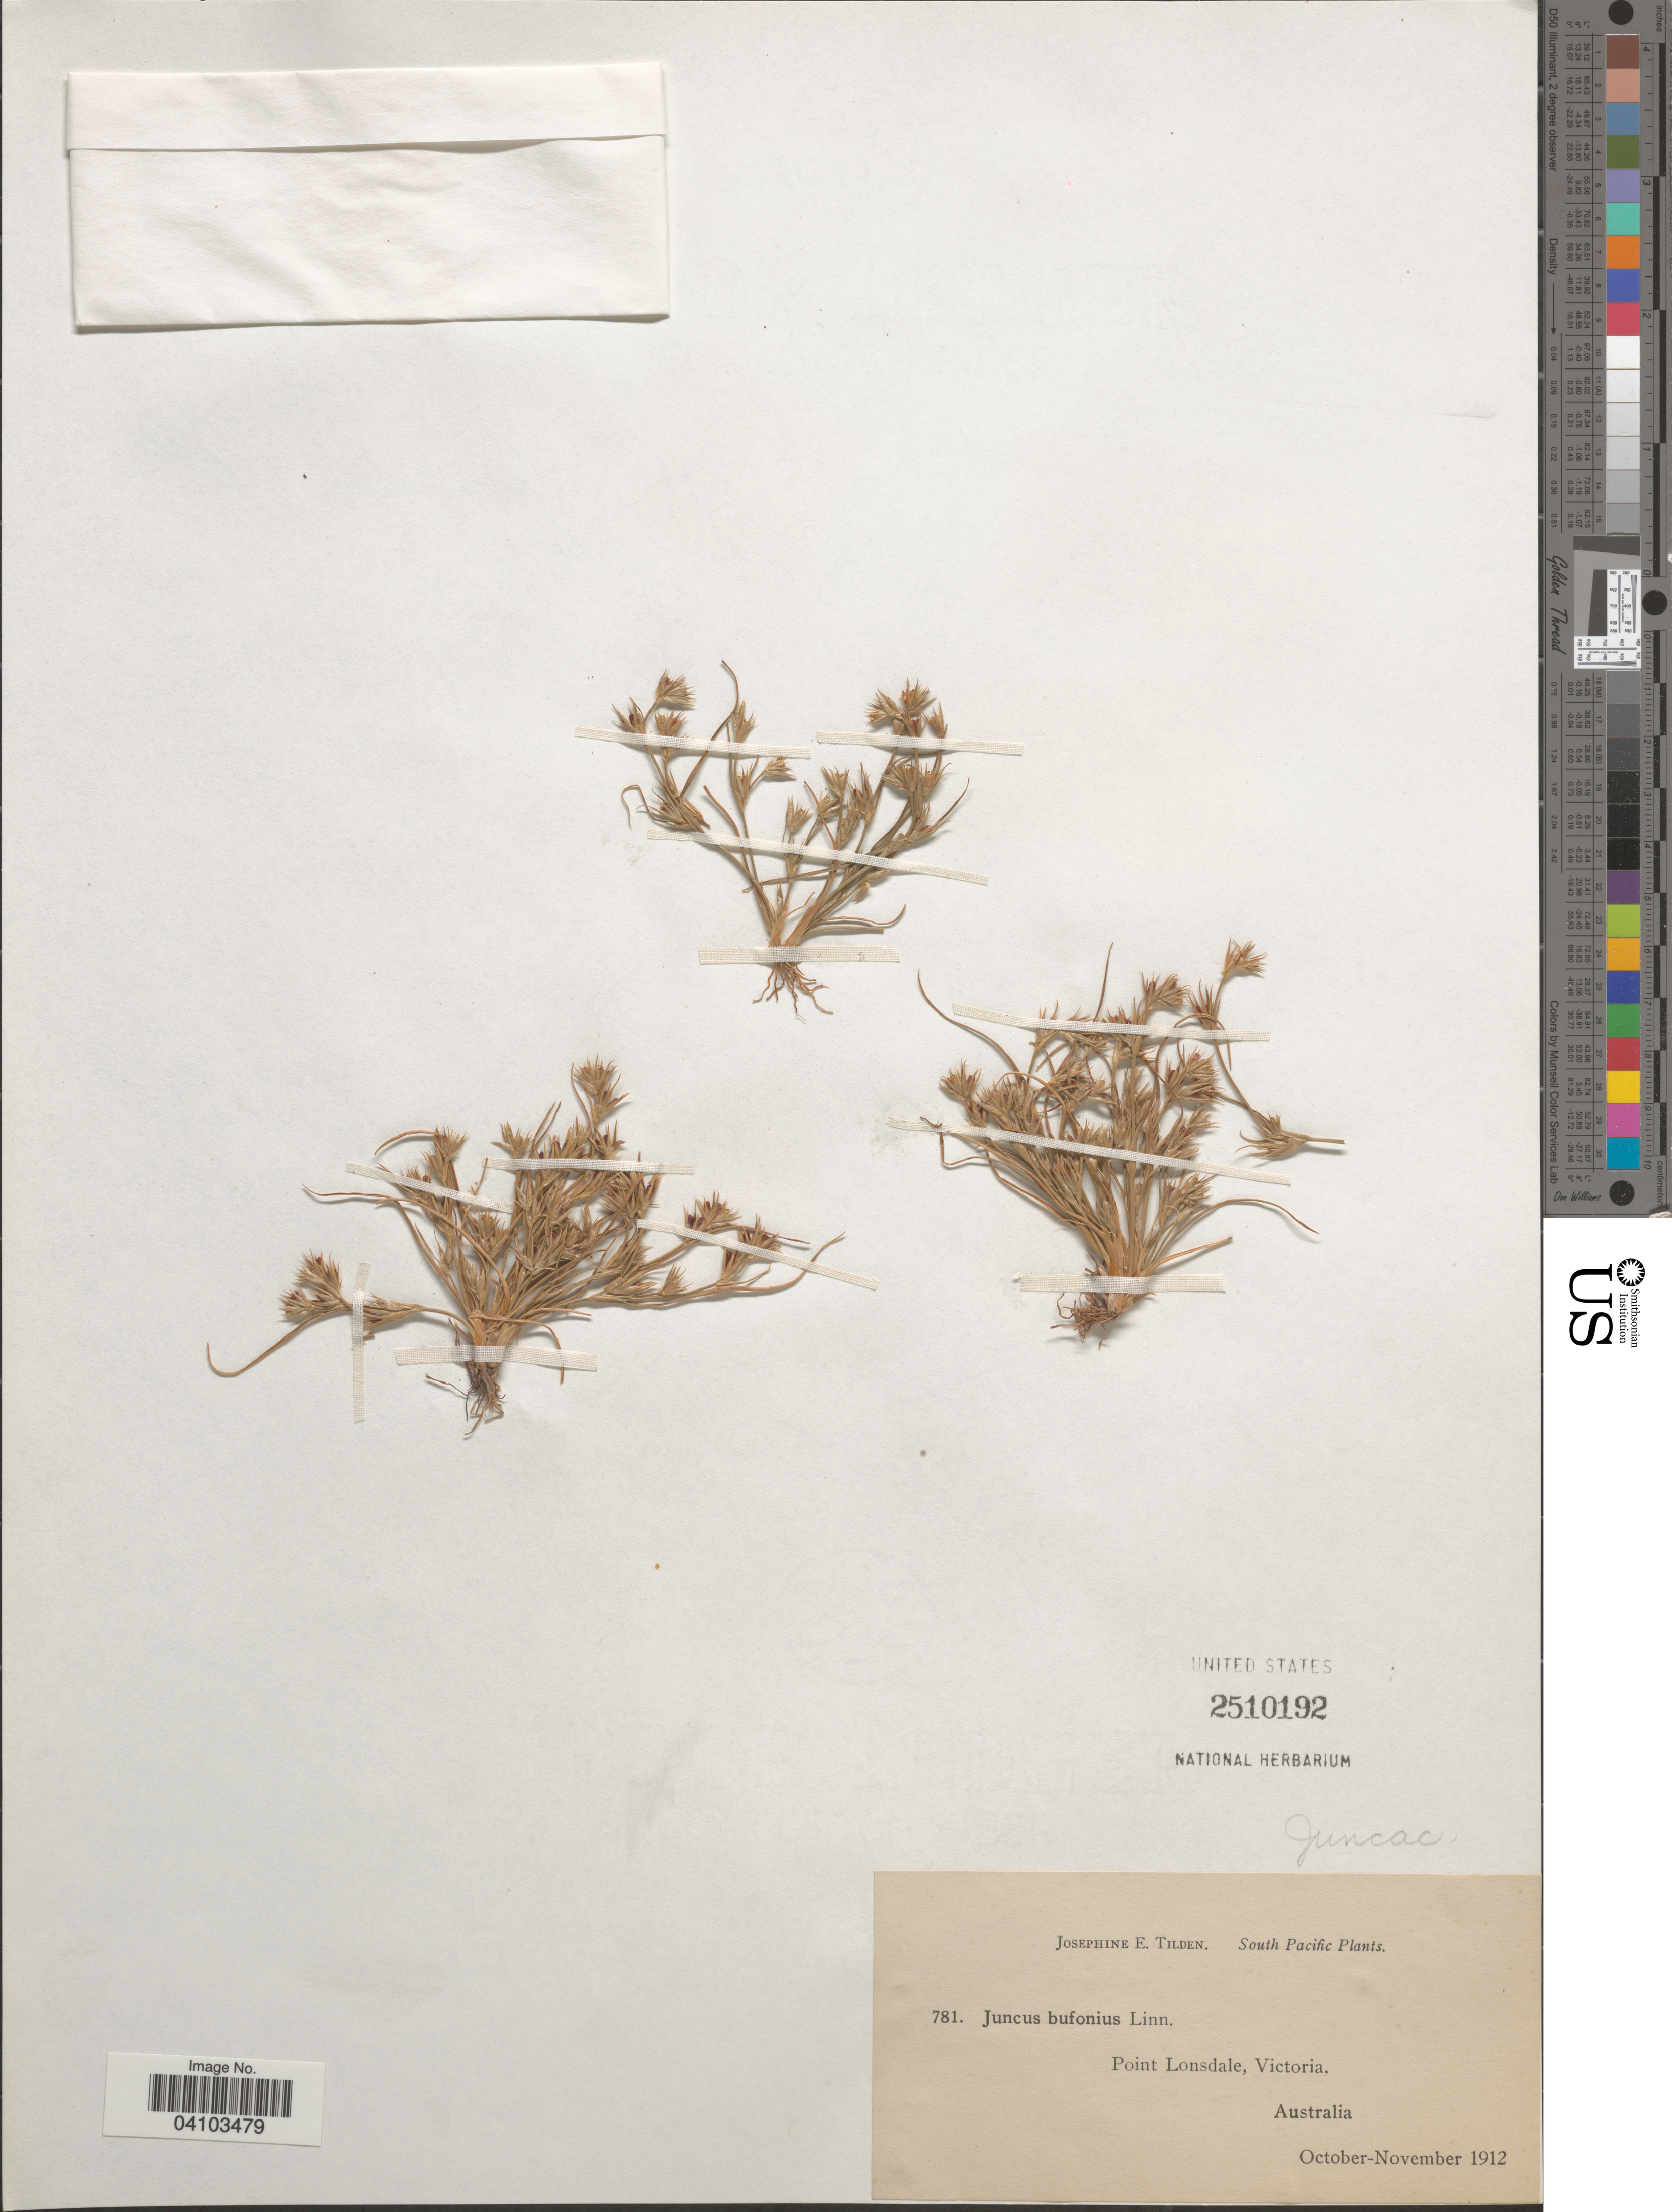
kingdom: Plantae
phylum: Tracheophyta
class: Liliopsida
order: Poales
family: Juncaceae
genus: Juncus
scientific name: Juncus bufonius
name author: L.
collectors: J. E. Tilden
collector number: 781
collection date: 1912-10/1912-11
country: Australia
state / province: Victoria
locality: South Pacific. [unsure placement] Point Lonsdale, Victoria.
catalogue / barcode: US 2510192